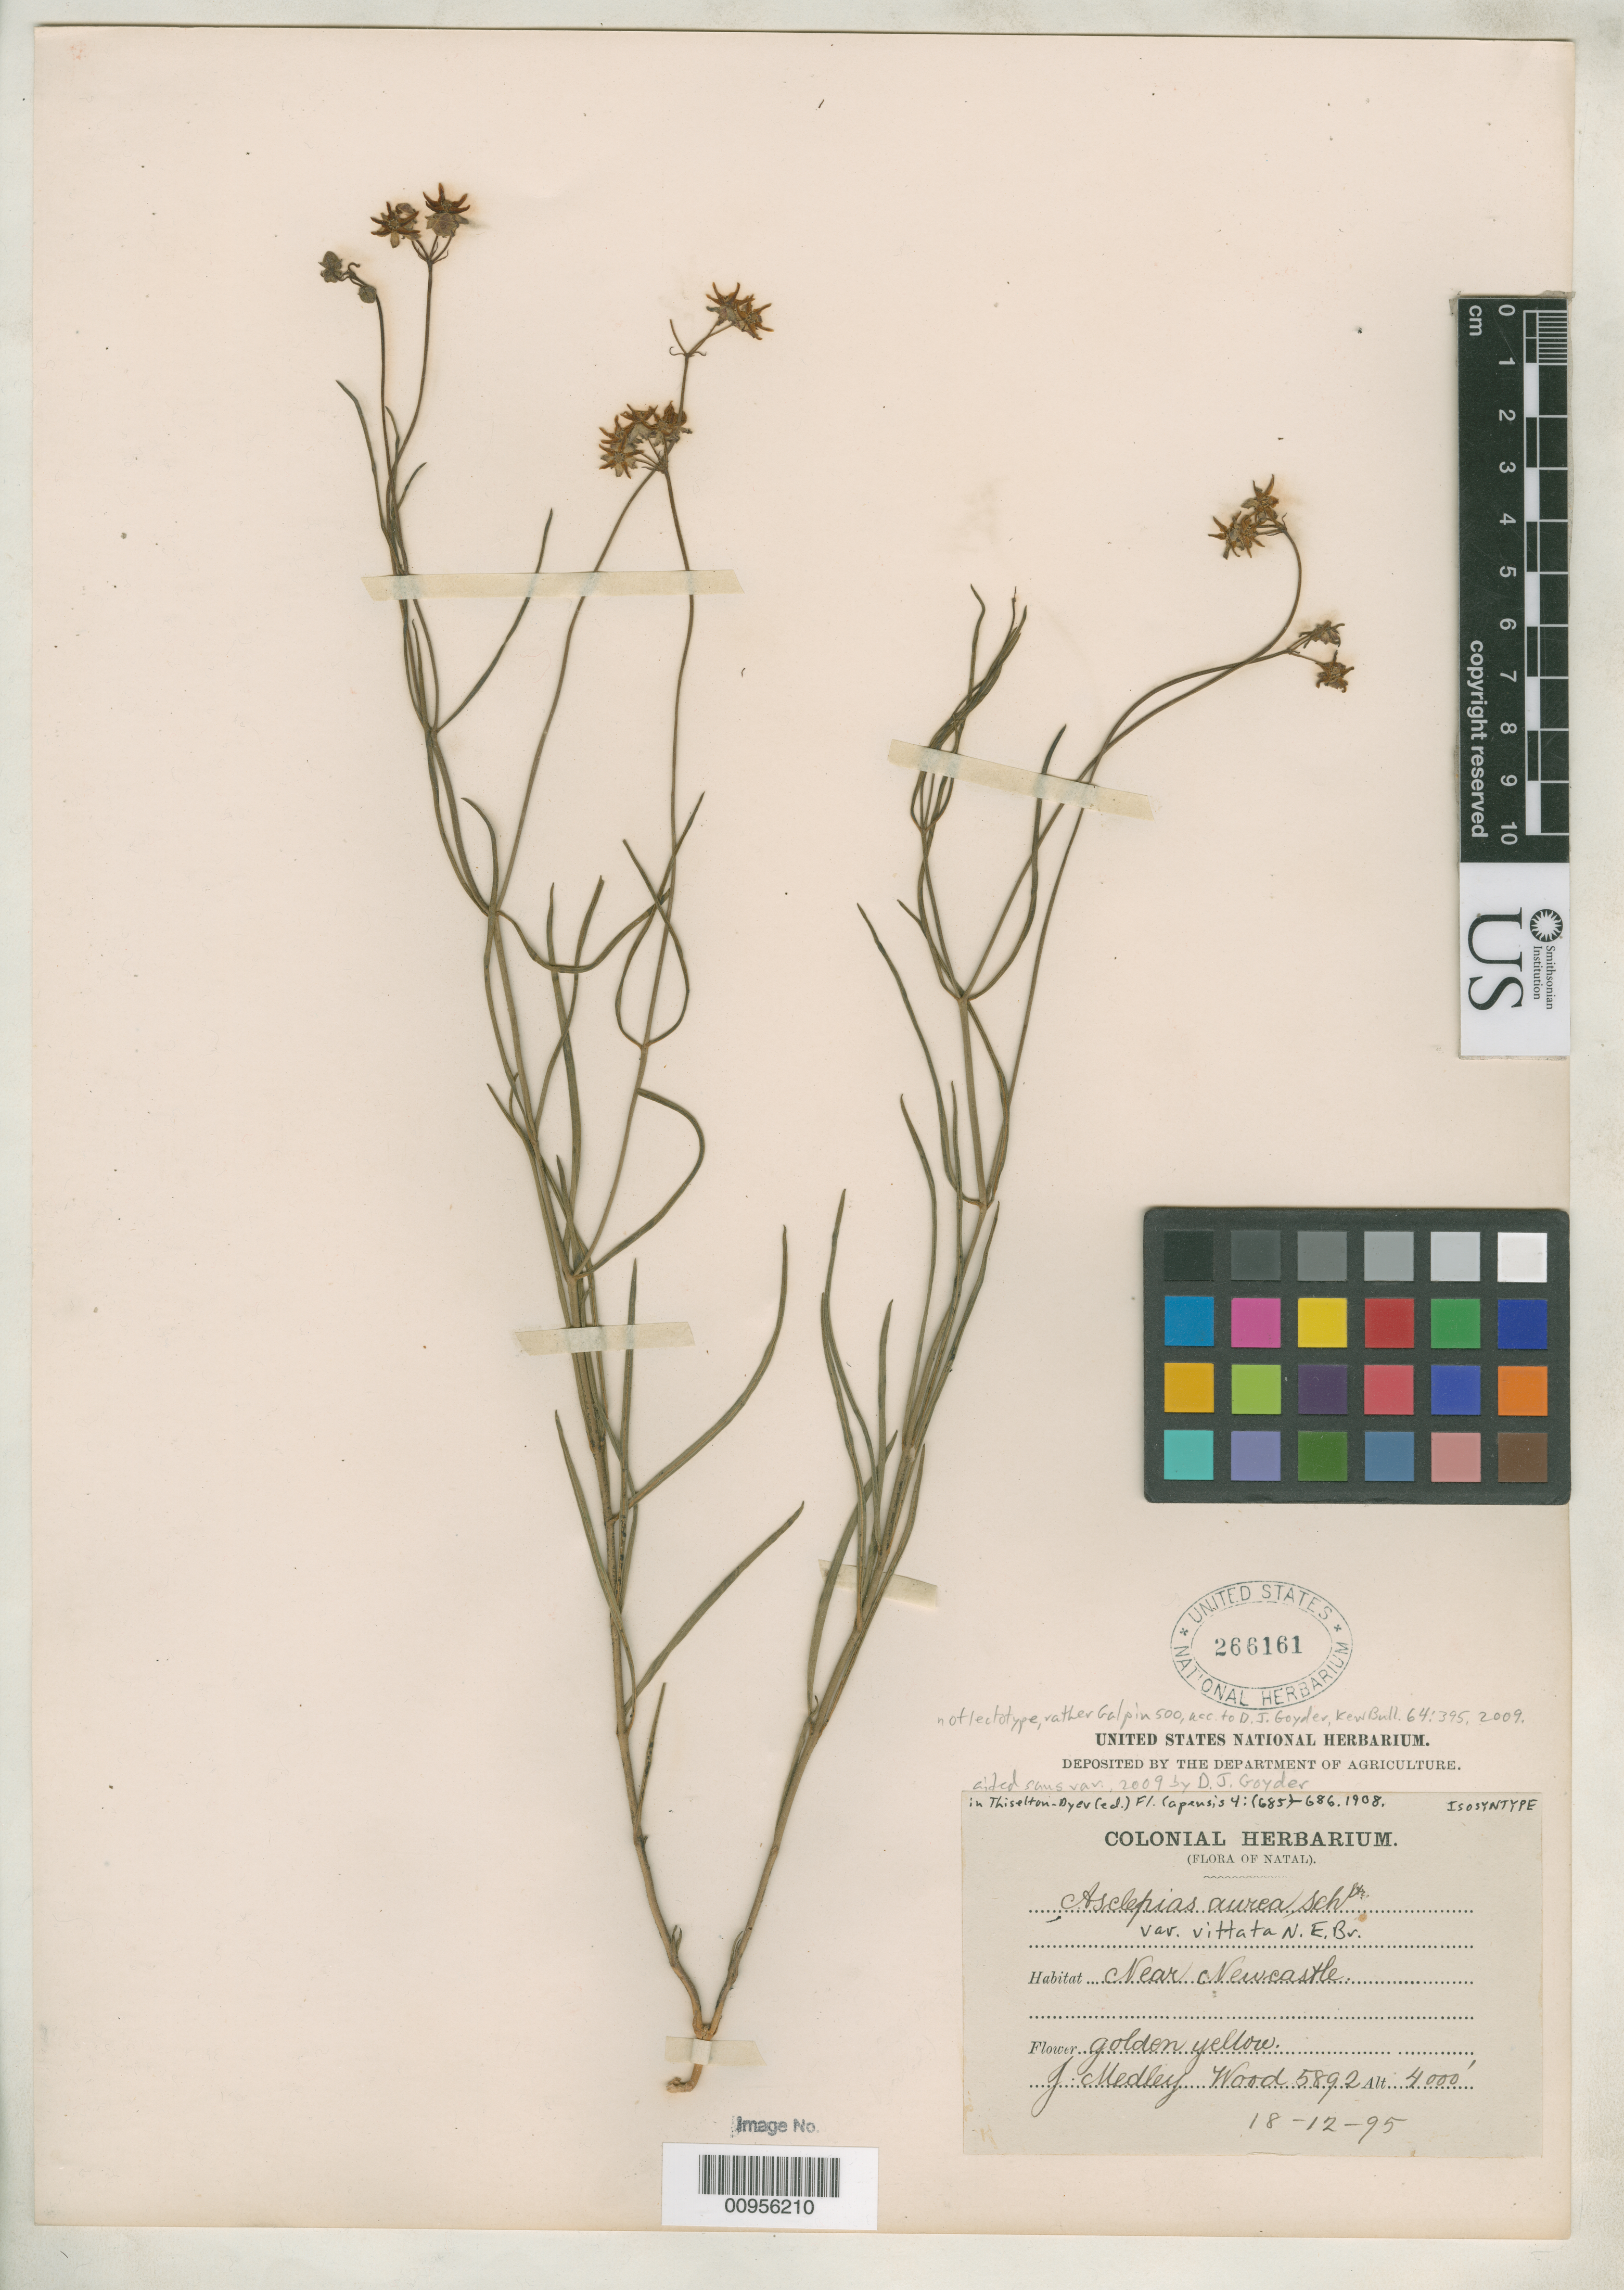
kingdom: Plantae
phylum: Tracheophyta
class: Magnoliopsida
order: Gentianales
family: Apocynaceae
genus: Asclepias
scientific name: Asclepias aurea var. vittata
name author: N.E. Br. in Dyer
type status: Isosyntype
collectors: J. M. Wood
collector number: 5892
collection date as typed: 18 Dec 1895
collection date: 1895-12-18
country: South Africa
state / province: KwaZulu-Natal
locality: Near Newcastle.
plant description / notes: Currently accepted name as cited by Goyder, 2009.; Lectotype collection is Galpin 500 as designated by D.J. Goyder, Kew Bull. 64: 395 (2009).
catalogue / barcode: US 266161